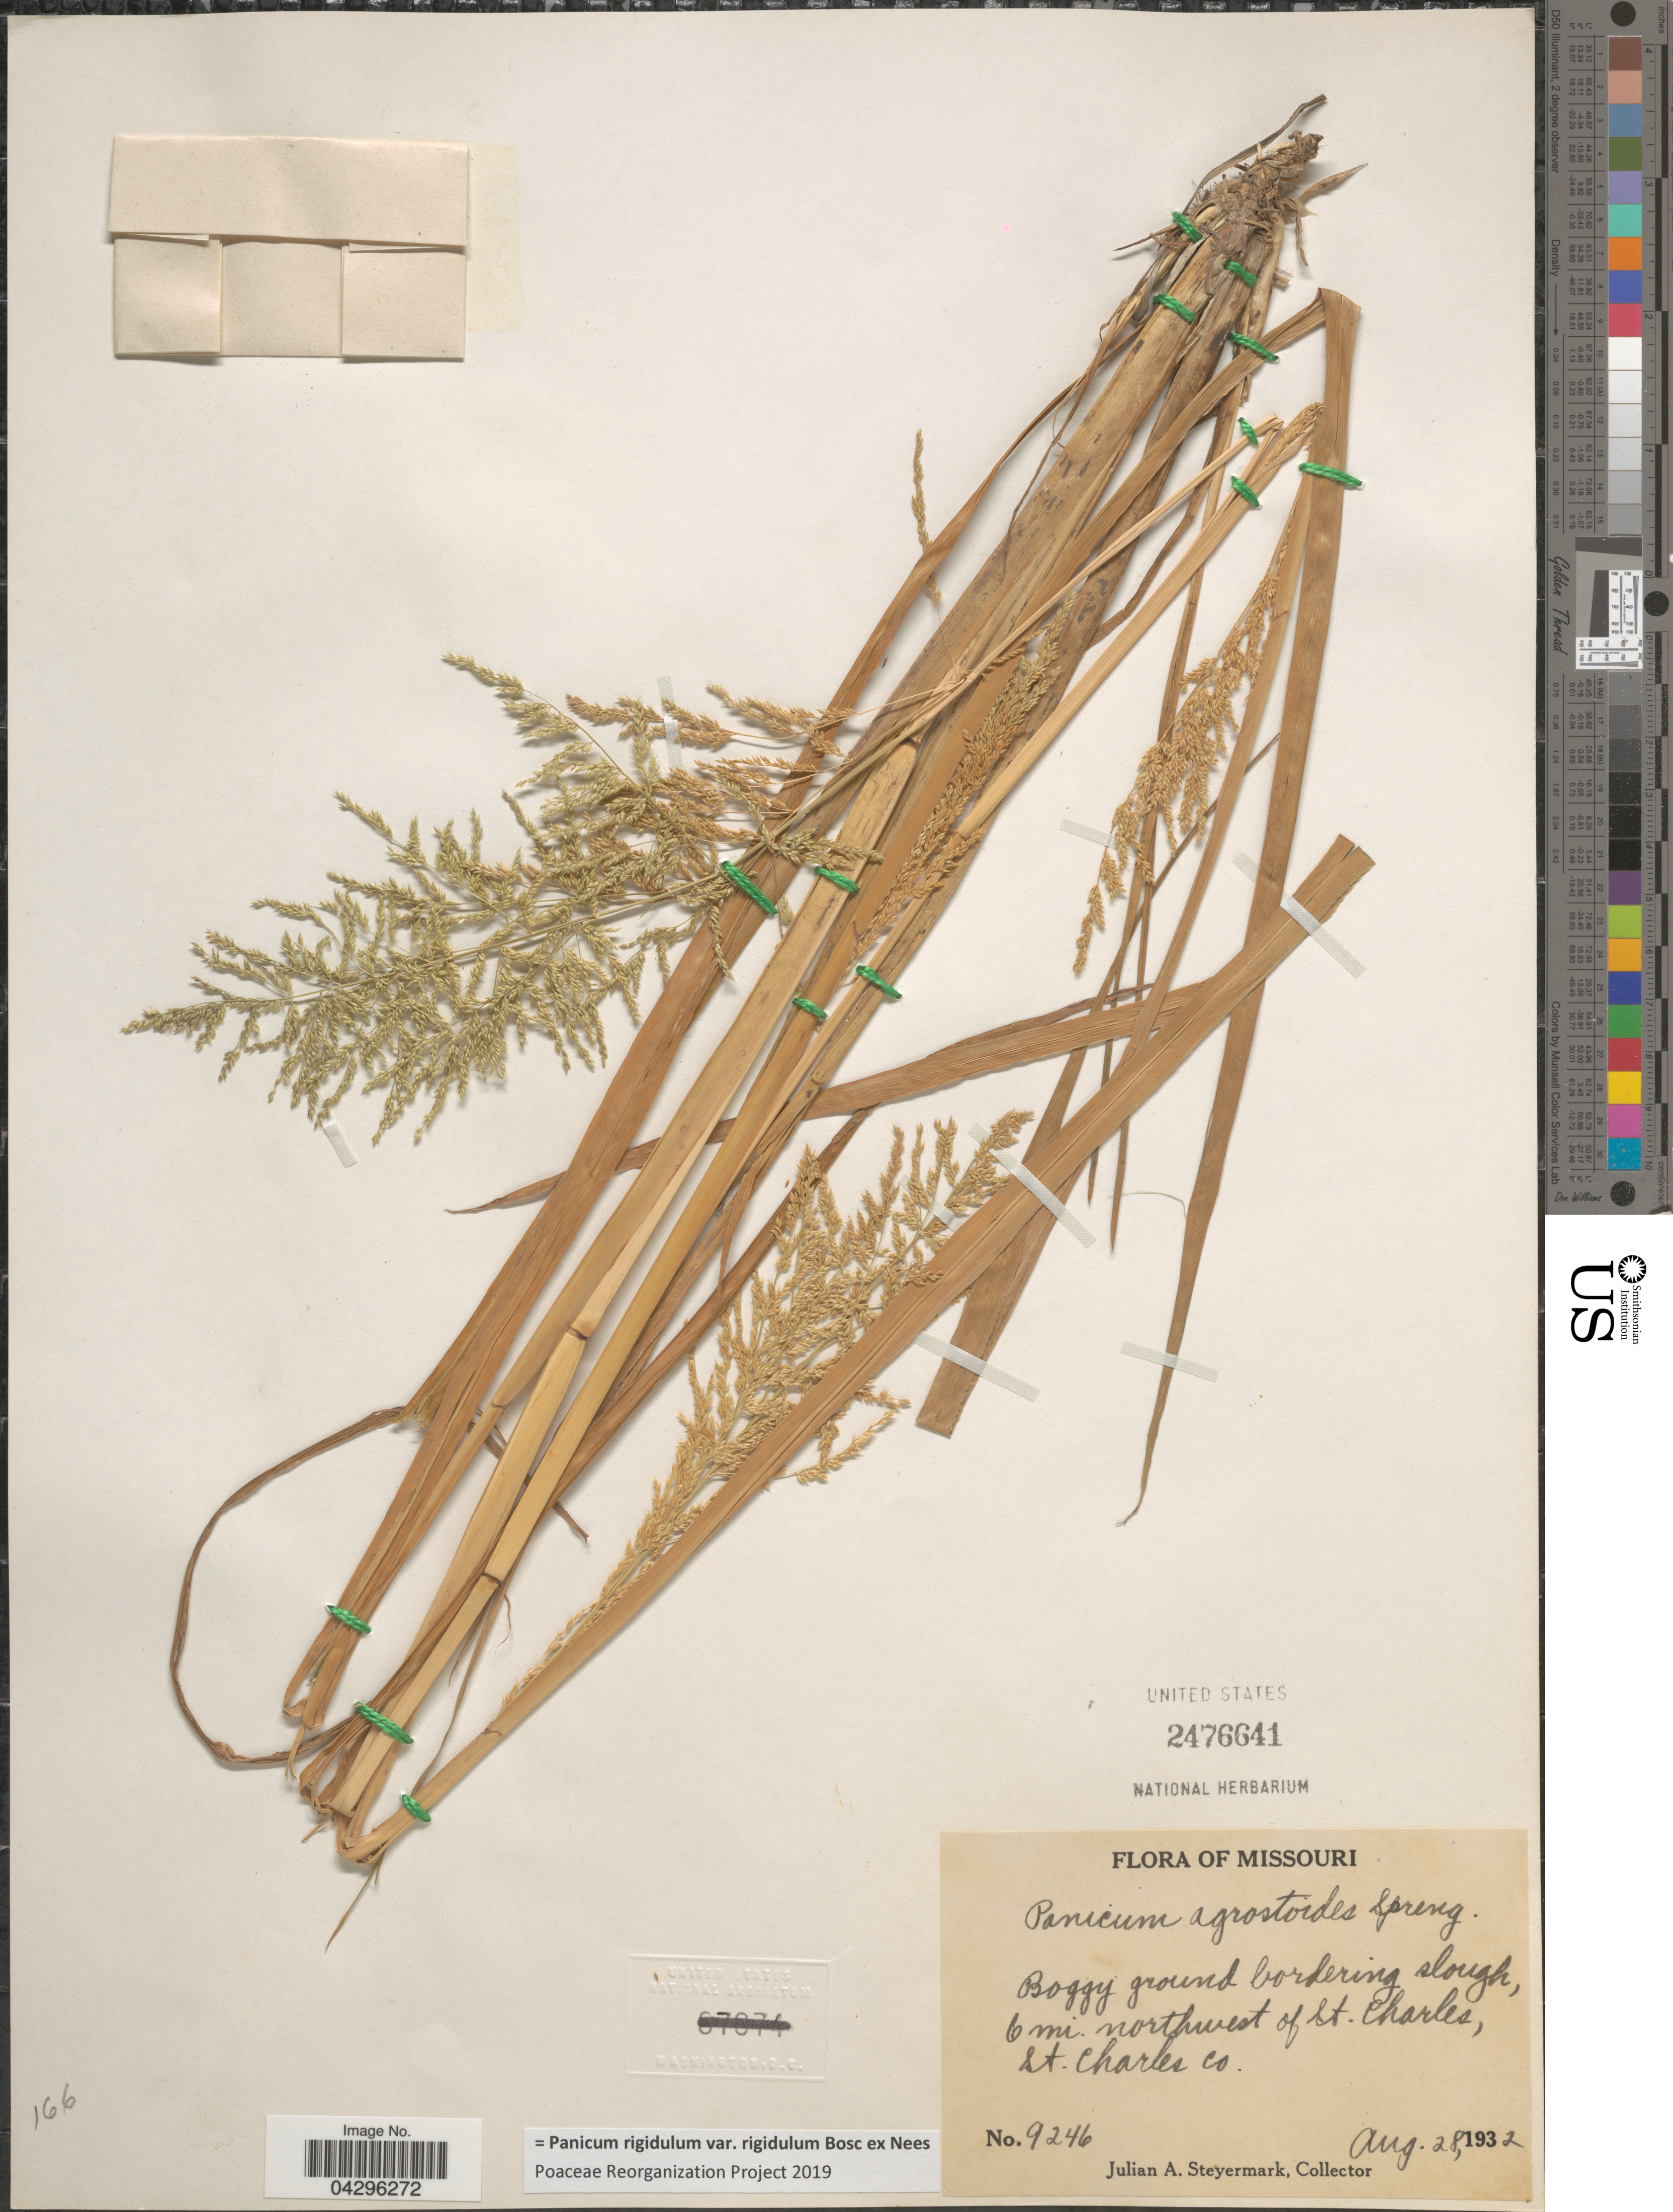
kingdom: Plantae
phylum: Tracheophyta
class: Liliopsida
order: Poales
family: Poaceae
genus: Panicum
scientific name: Panicum rigidulum var. rigidulum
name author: Bosc ex Nees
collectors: J. Steyermark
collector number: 9246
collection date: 1932-08-28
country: United States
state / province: Missouri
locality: Boggy ground bordering slough, 6 mi. northwest of St. Charles, St. Charles Co.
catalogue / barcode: US 2476641